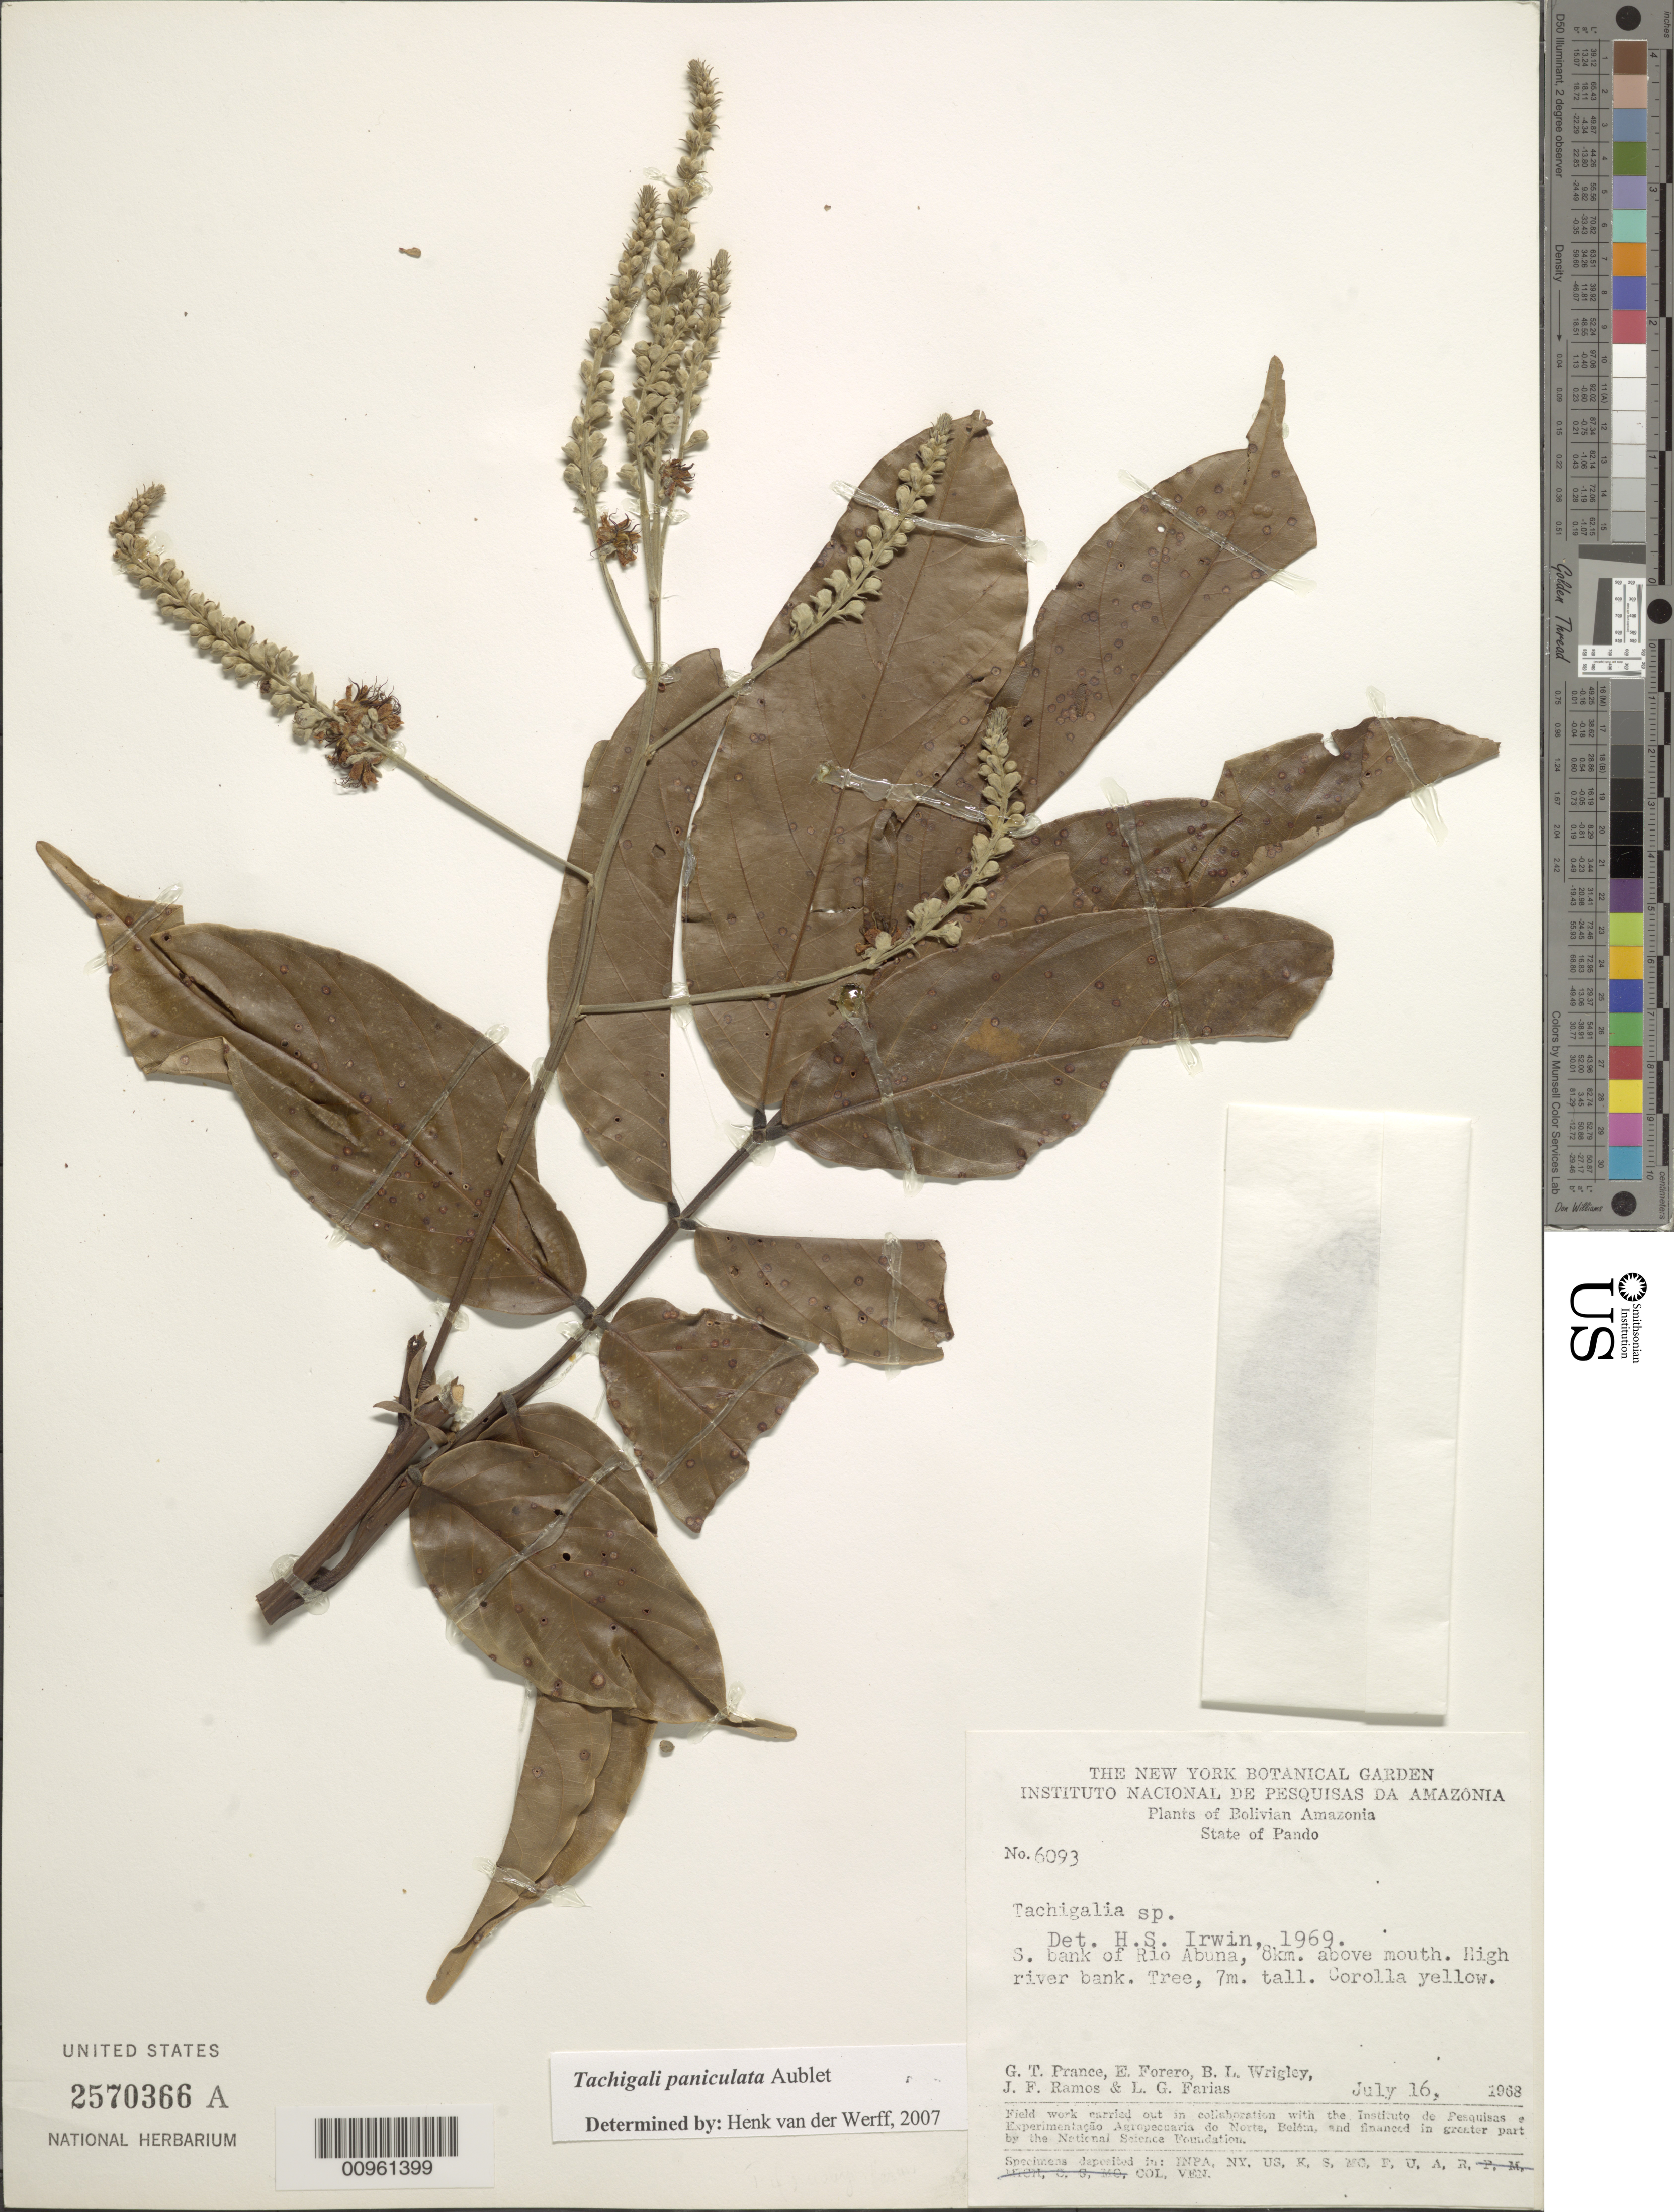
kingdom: Plantae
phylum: Tracheophyta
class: Magnoliopsida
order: Fabales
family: Fabaceae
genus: Tachigali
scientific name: Tachigali paniculata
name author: Aubl.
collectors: G. T. Prance, E. Forero, B. L. Wrigley, J. F. Ramos & L. G. Farias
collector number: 6093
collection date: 1968-07-16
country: Bolivia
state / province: Pando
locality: S. bank of Rio Abuna, 8 km above mouth, Bolivian Amazonia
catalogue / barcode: US 2570366A